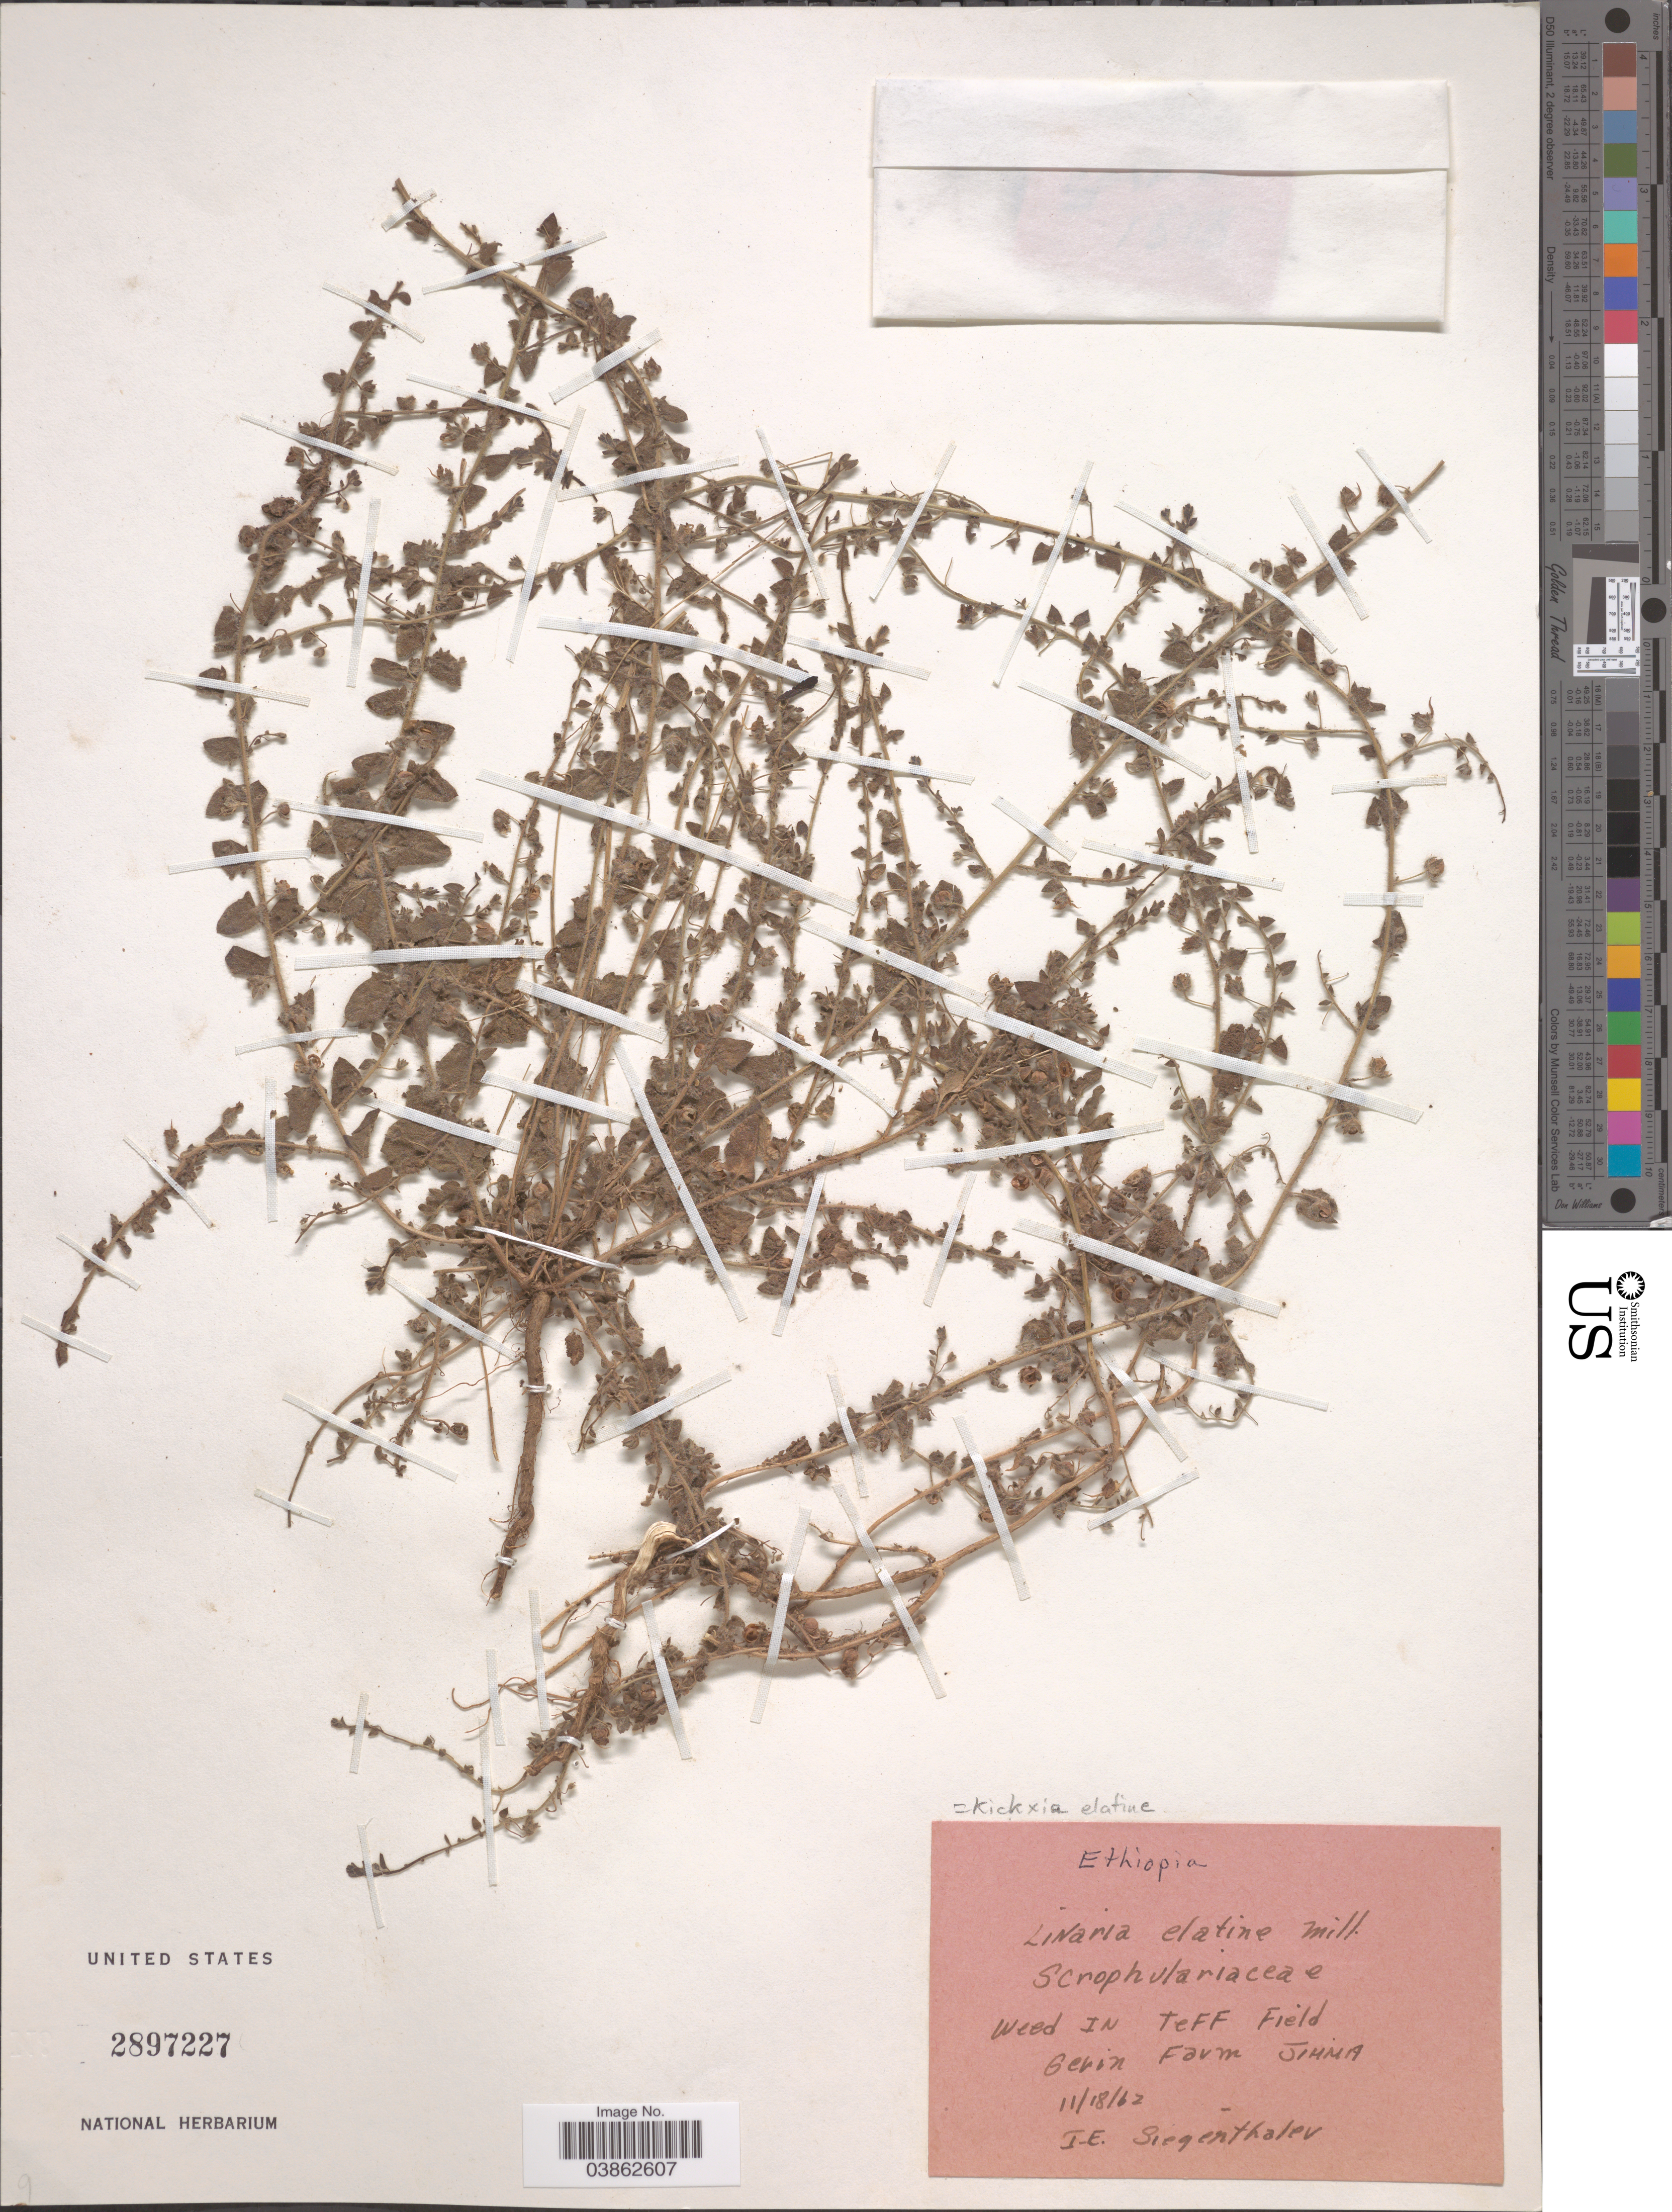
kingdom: Plantae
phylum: Tracheophyta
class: Magnoliopsida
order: Lamiales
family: Plantaginaceae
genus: Elatinoides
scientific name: Elatinoides elatine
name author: (L.) Wettst.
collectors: I. Siegenthaler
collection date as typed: Transcribed d/m/y: 18/11/62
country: Ethiopia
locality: Weed in Teff Field Gerin Farm Jimma.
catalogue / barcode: US 2897227